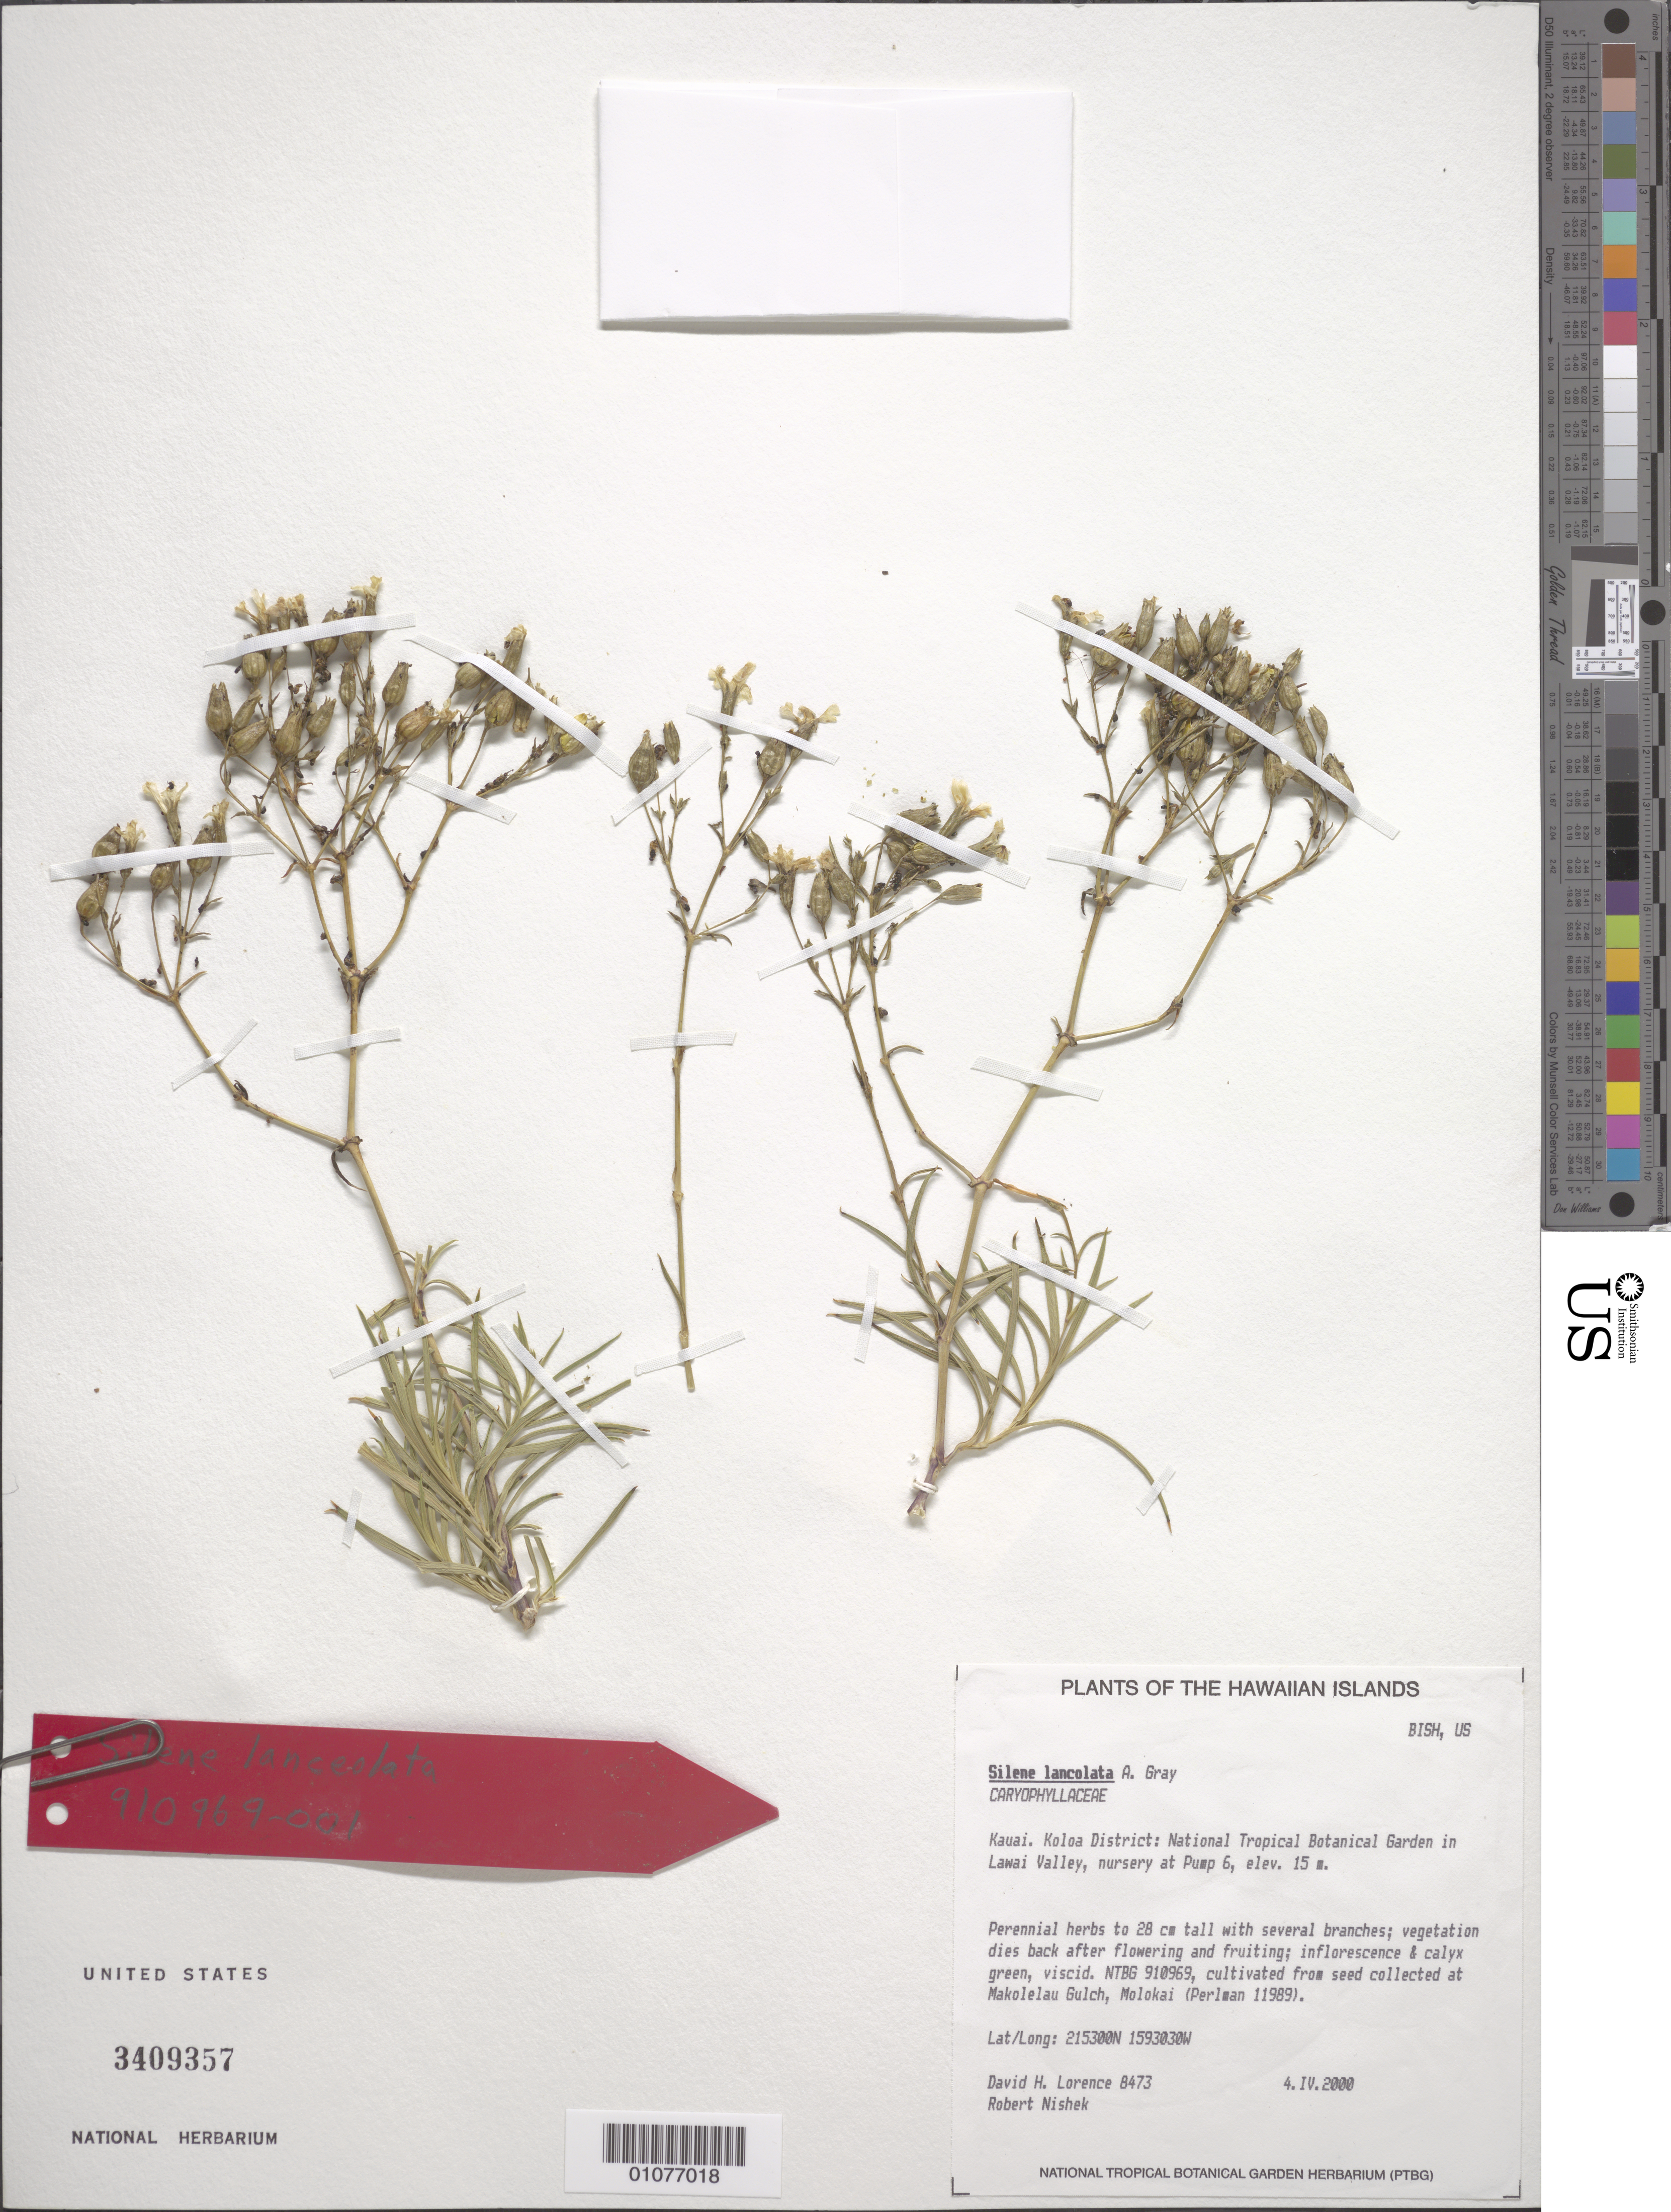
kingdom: Plantae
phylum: Tracheophyta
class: Magnoliopsida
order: Caryophyllales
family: Caryophyllaceae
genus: Silene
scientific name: Silene lanceolata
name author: A. Gray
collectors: D. Lorence & R. Nishek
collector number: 8473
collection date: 2000-04-04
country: United States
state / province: Hawaii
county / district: Kauai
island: Kaua'i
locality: Koloa District, National Tropical Botanical Garden in Lawai Valley, nursery at Pump 6.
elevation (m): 15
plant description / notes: NTBG 910969, cultivated from seed collected at Makolelau Gulch, Molokai (Perlman 11989).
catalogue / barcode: US 3409357